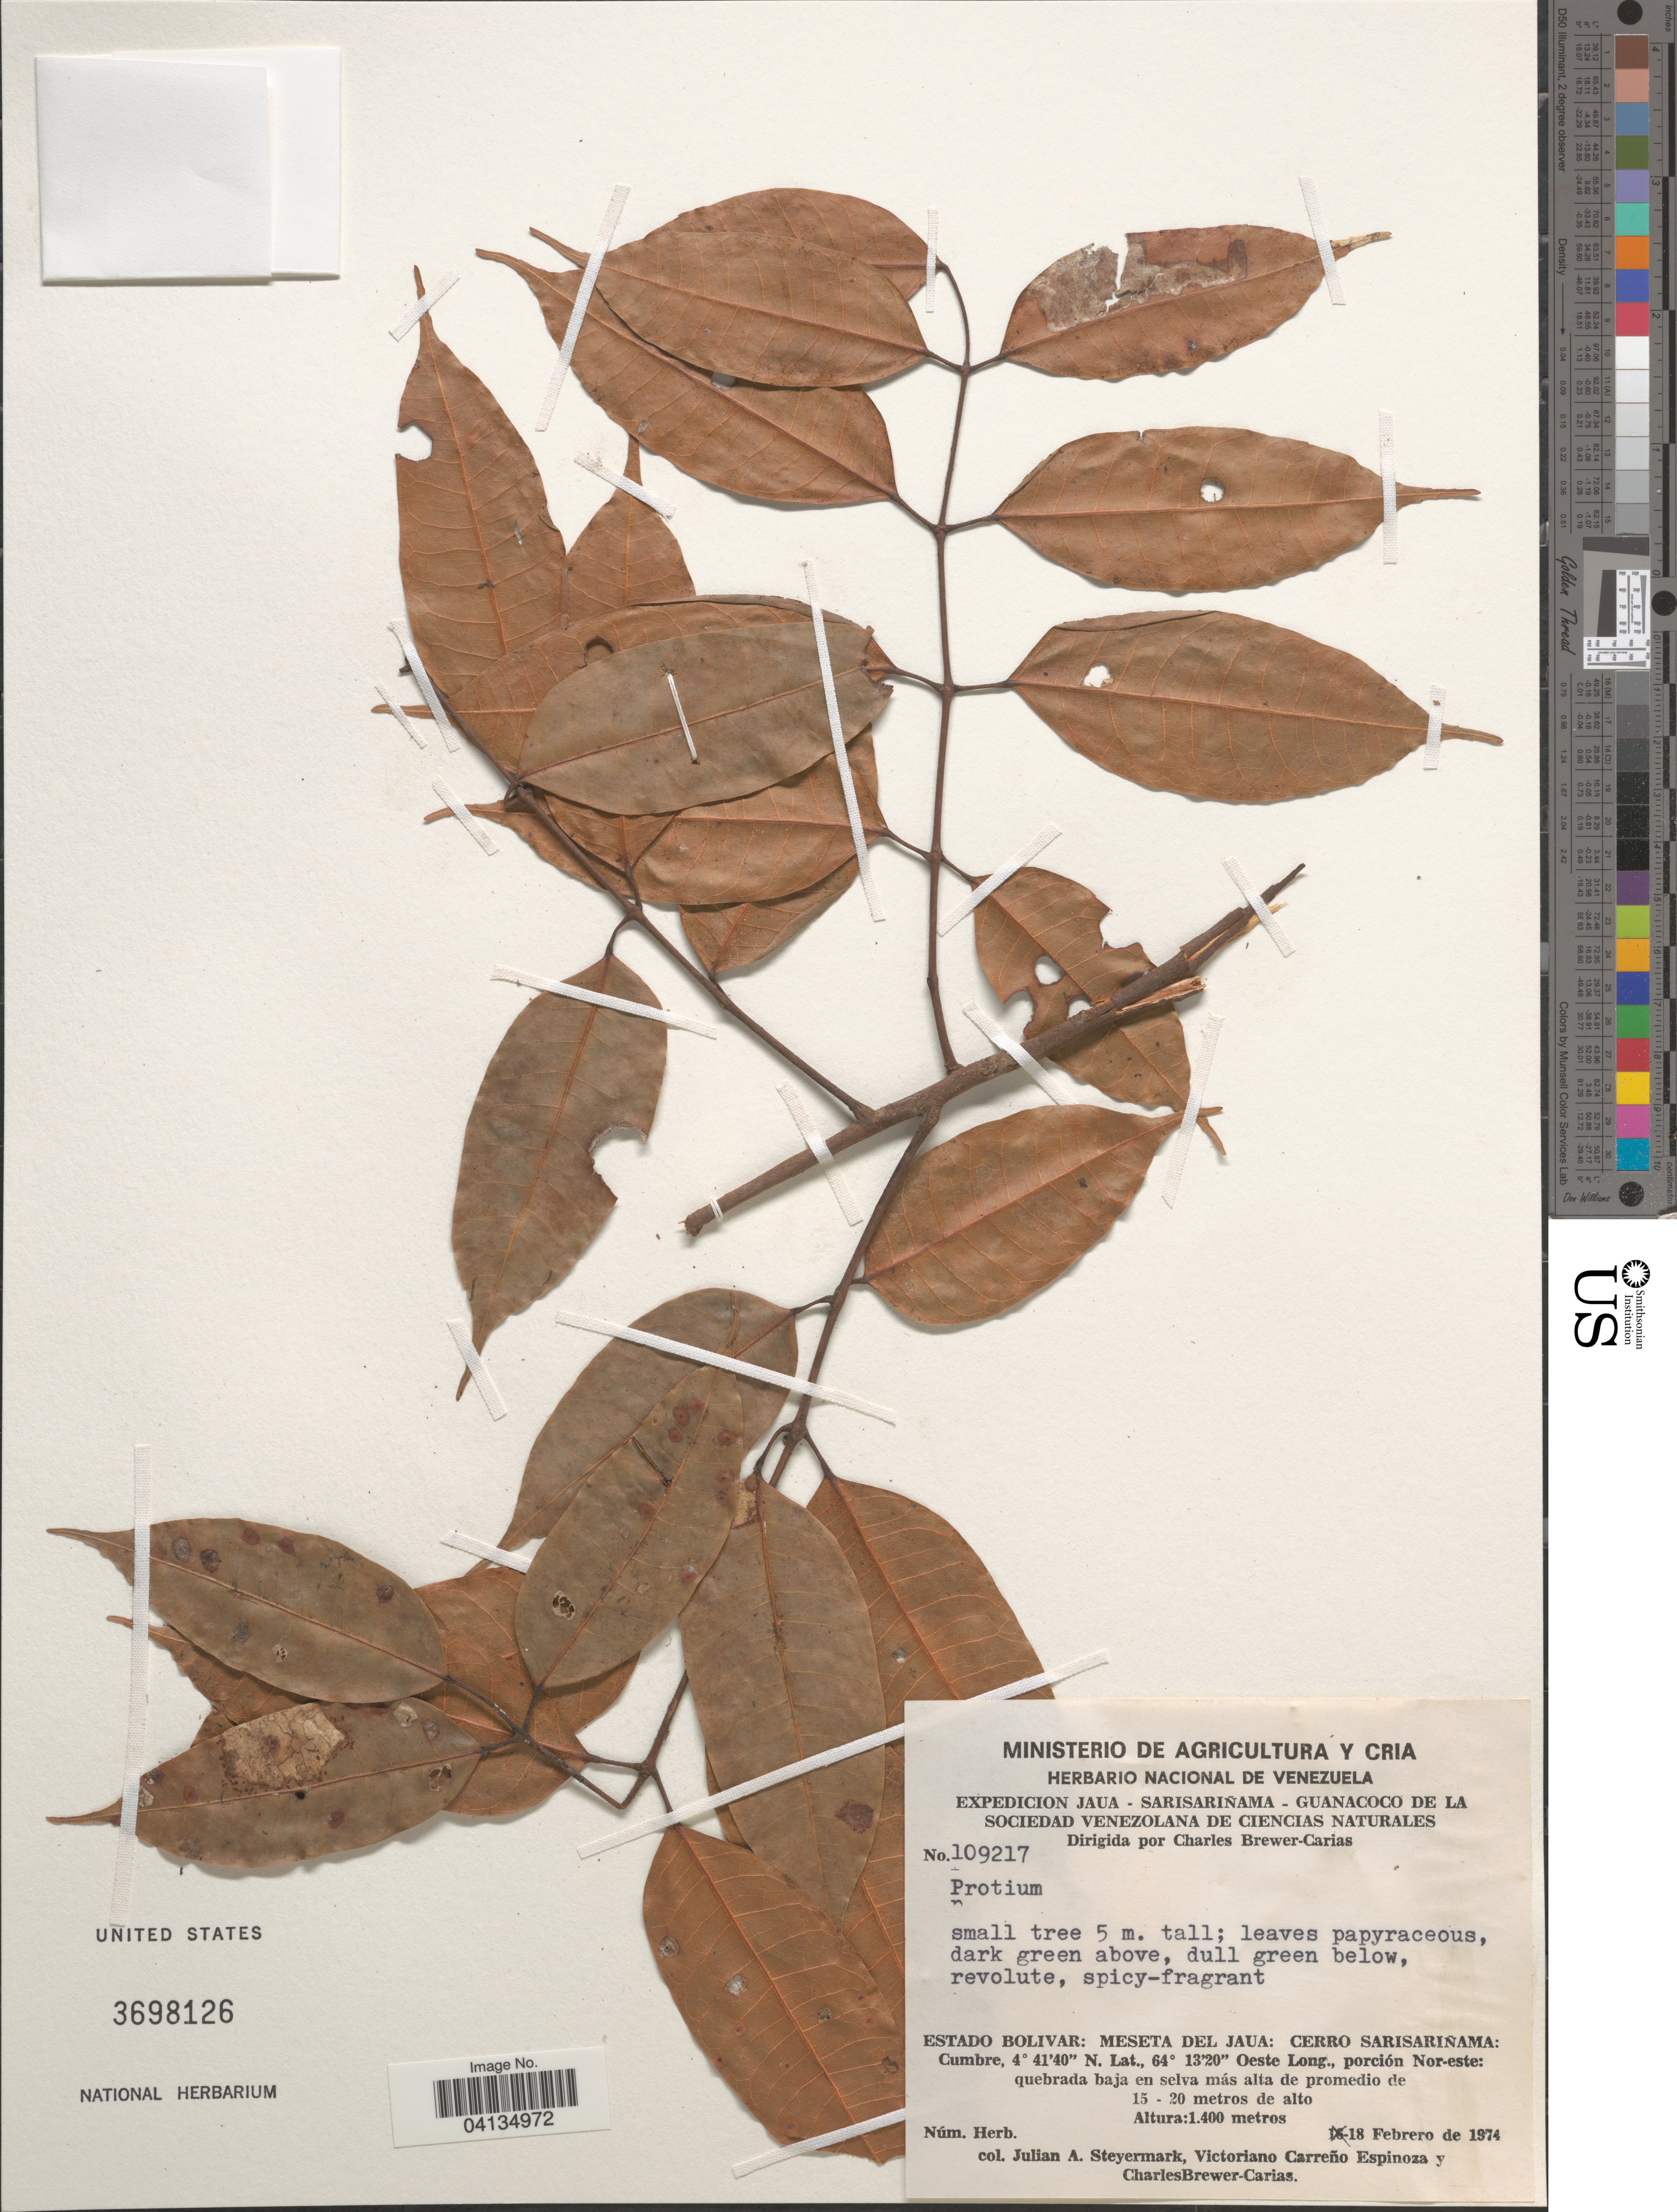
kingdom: Plantae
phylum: Tracheophyta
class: Magnoliopsida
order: Sapindales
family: Burseraceae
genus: Protium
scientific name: Protium heptaphyllum subsp. heptaphyllum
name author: (Aubl.) Marchand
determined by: Daly, D.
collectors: J. Steyermark, V. Carreño E. & C. Brewer-Carias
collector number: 109217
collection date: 1974-02-18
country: Venezuela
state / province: Bolivar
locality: Meseta del Jaua: Cerro Sarisariñama: Cumbre. Porción Nor-este: quebrada baja en selva más alta de promedio de 15 - 20 metros de alto.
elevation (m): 15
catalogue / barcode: US 3698126